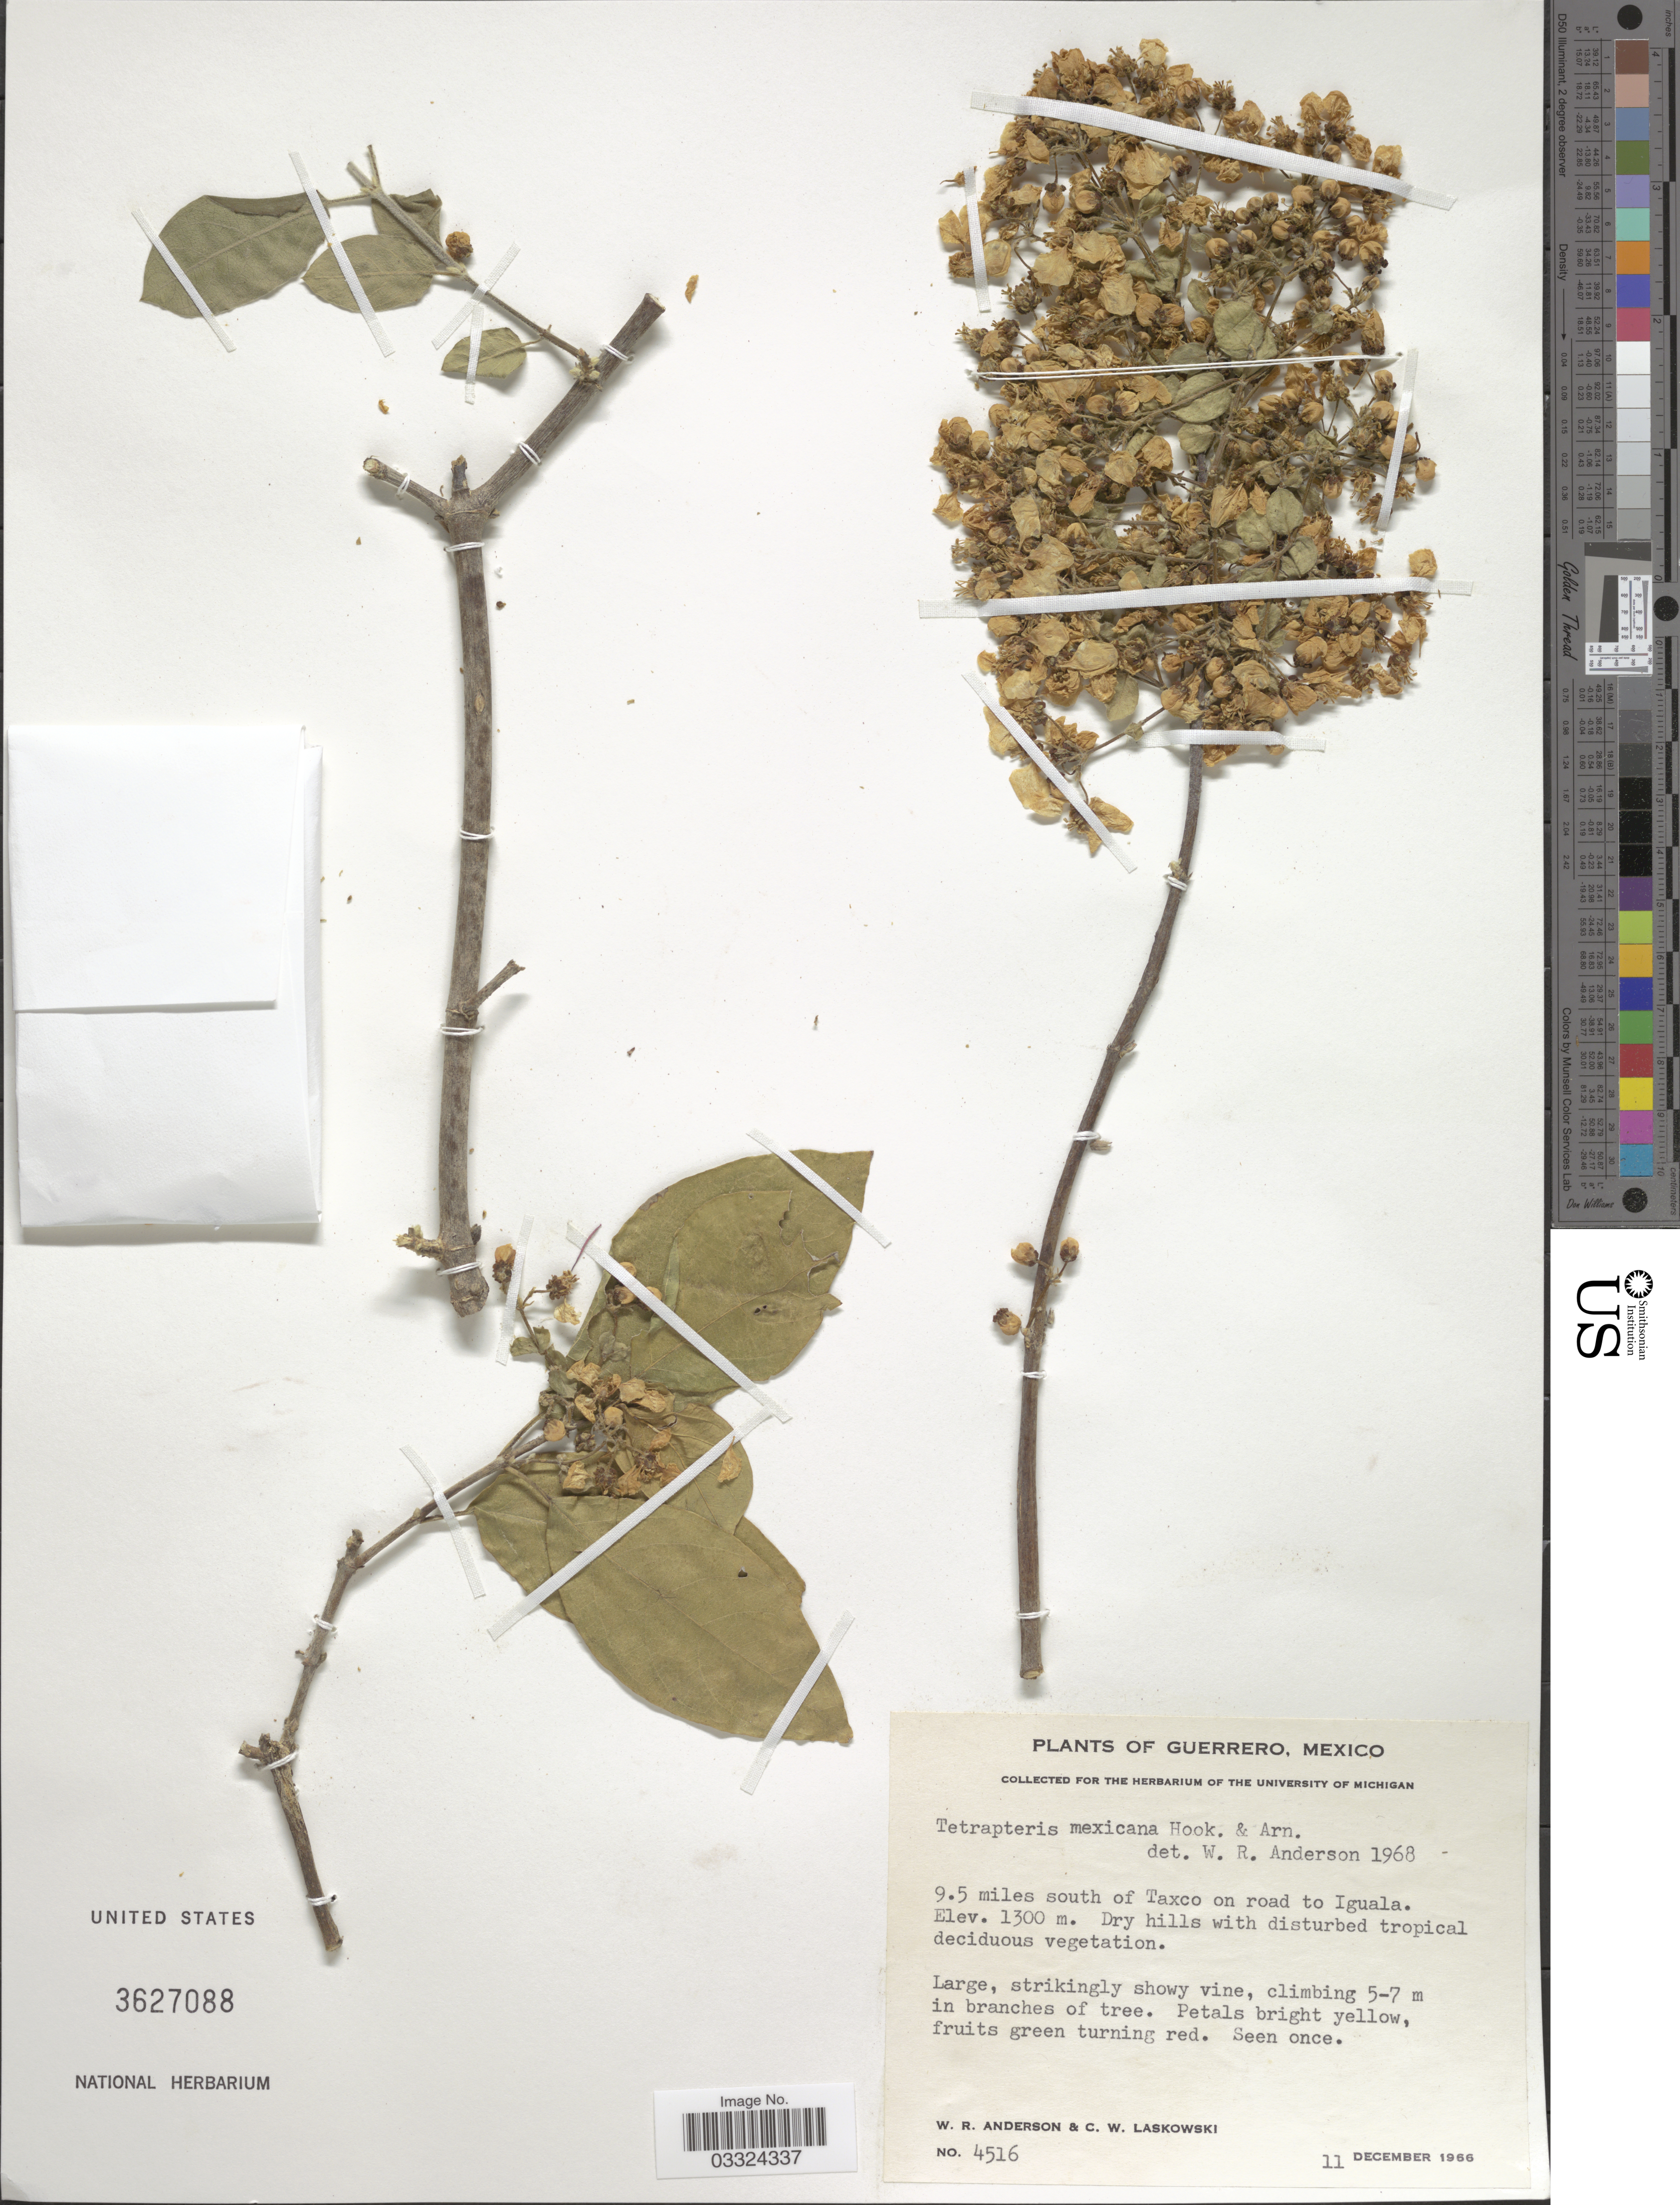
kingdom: Plantae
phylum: Tracheophyta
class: Magnoliopsida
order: Malpighiales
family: Malpighiaceae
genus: Tetrapterys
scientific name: Tetrapterys mexicana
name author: Hook. & Arn.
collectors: W. Anderson & C. Laskowski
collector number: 4516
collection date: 1966-12-11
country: Mexico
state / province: Guerrero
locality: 9.5 miles south of Taxco on road to Iguala.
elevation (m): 1300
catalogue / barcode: US 3627088